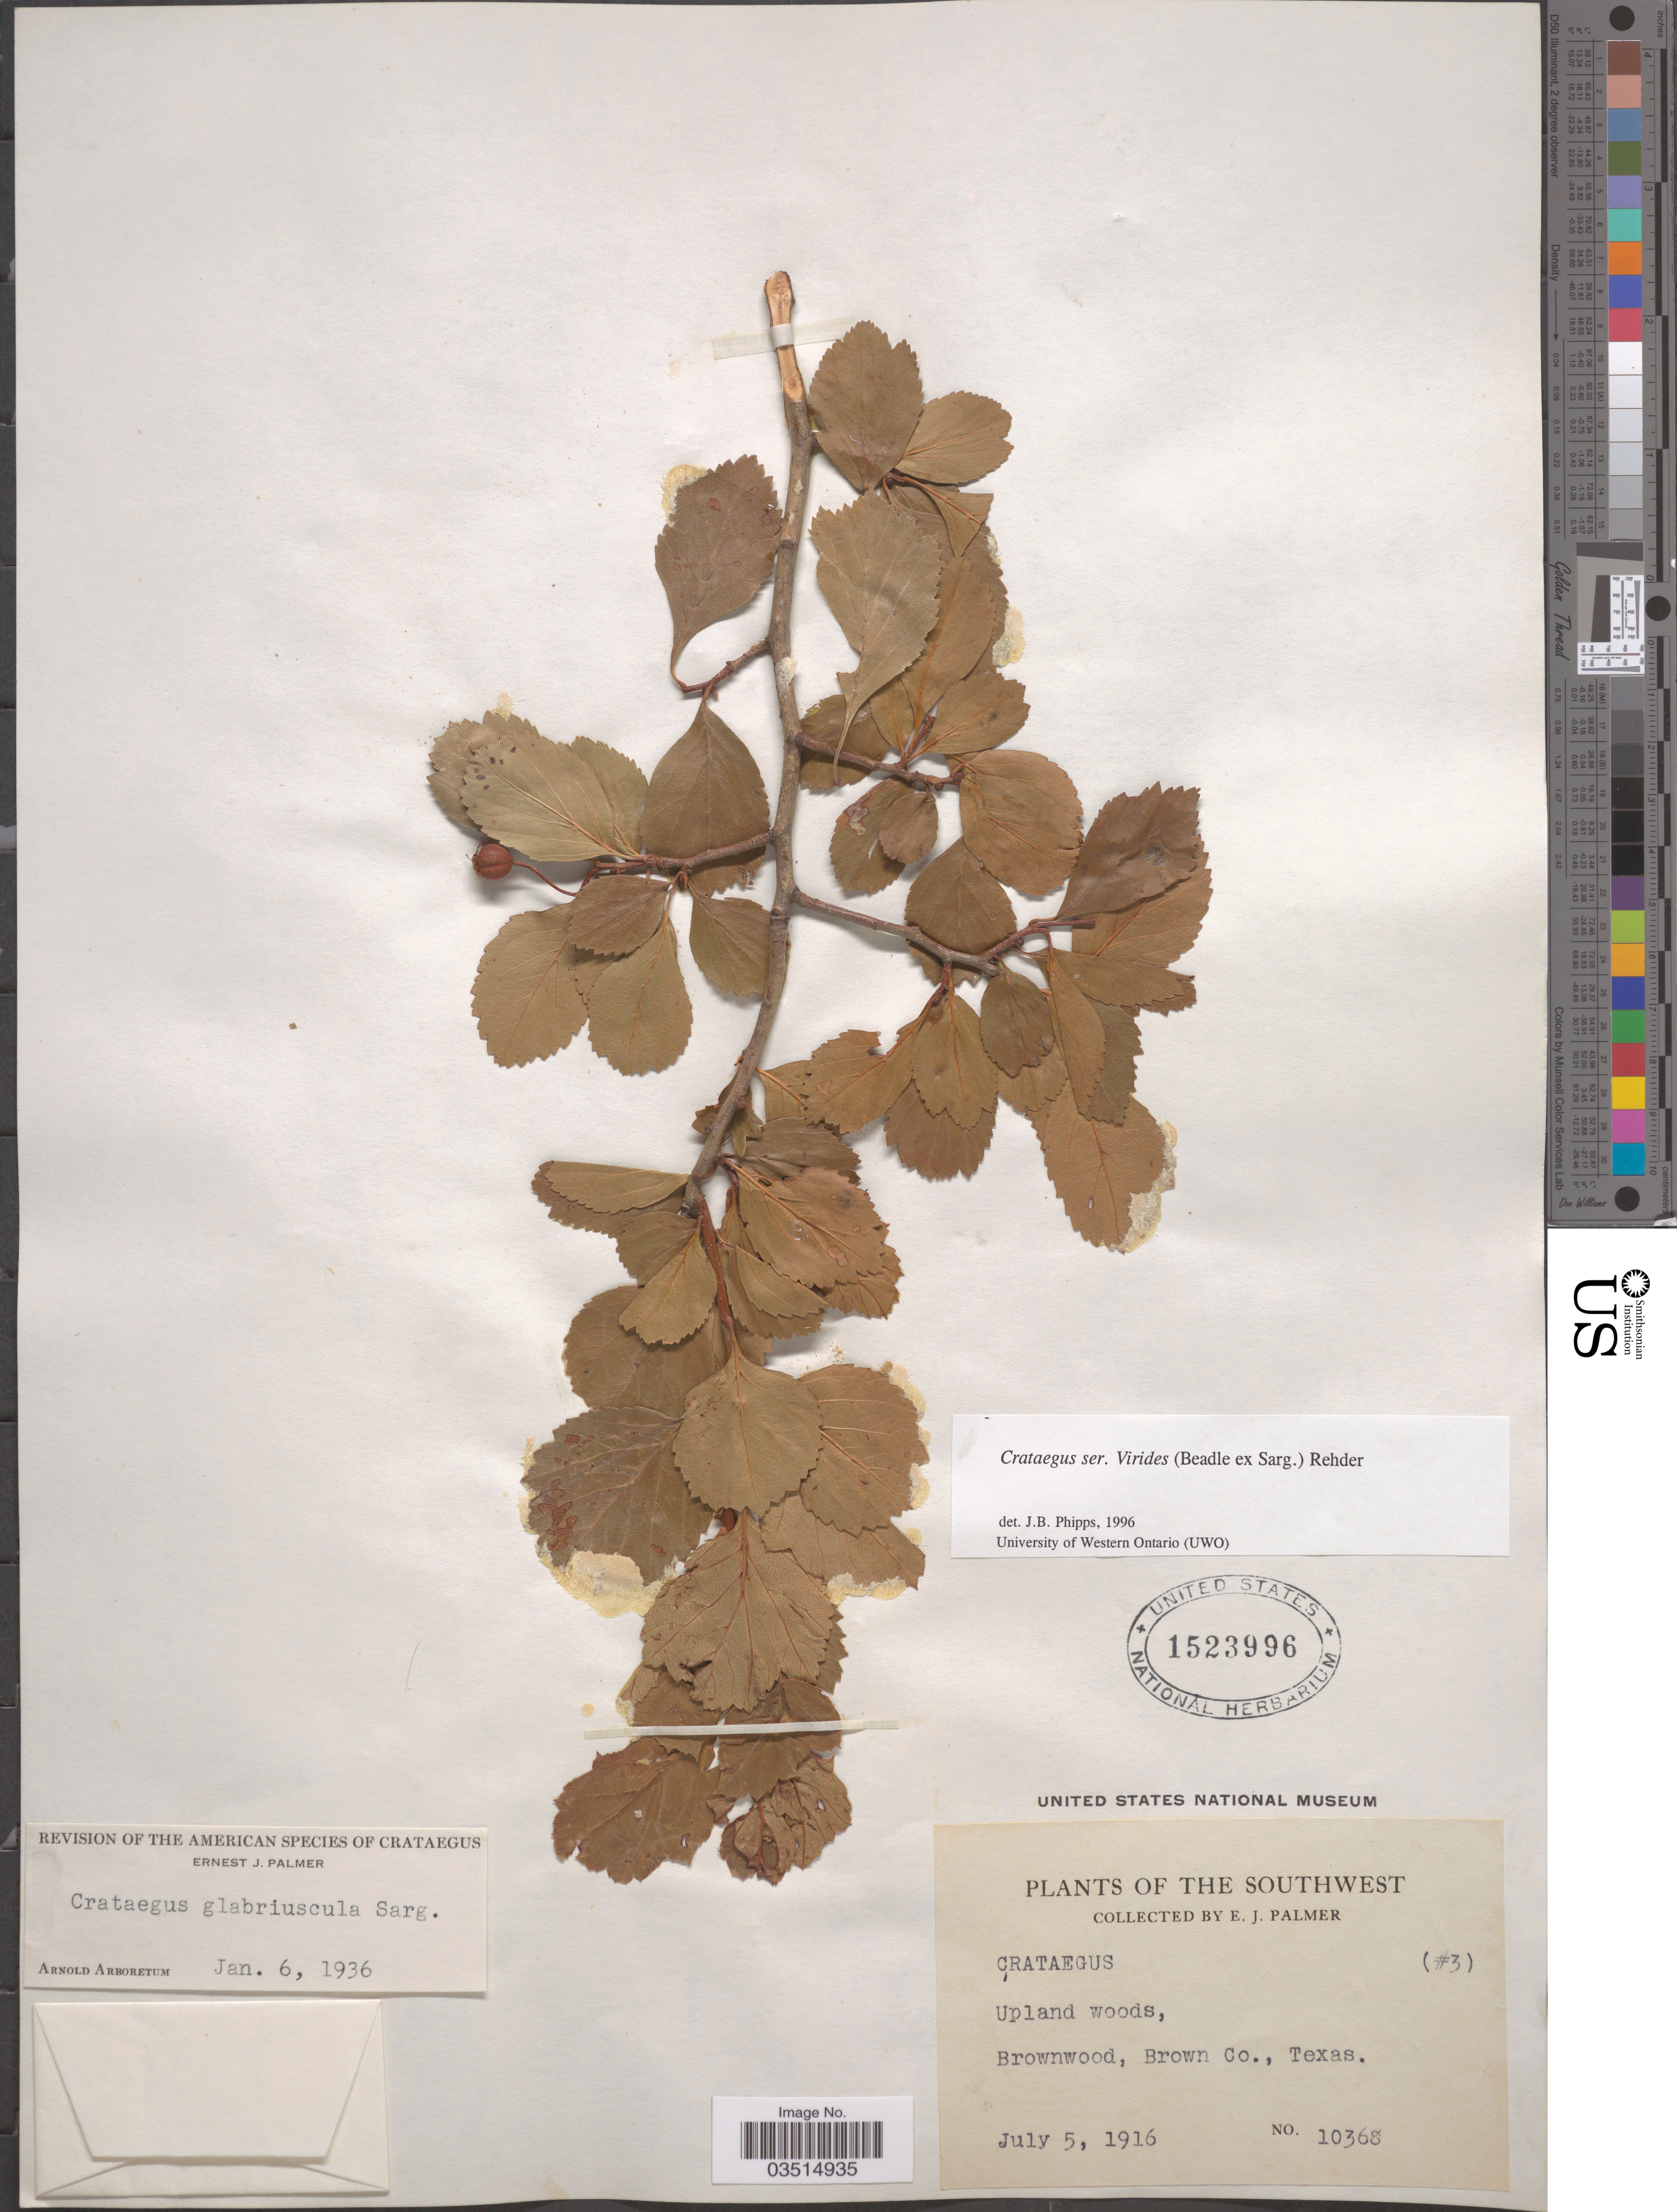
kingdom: Plantae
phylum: Tracheophyta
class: Magnoliopsida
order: Rosales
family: Rosaceae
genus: Crataegus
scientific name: Crataegus glabriuscula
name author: Sarg.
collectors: E. J. Palmer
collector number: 10368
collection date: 1916-07-05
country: United States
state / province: Texas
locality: The Southwest. Brownwood, Brown Co.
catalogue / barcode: US 1523996